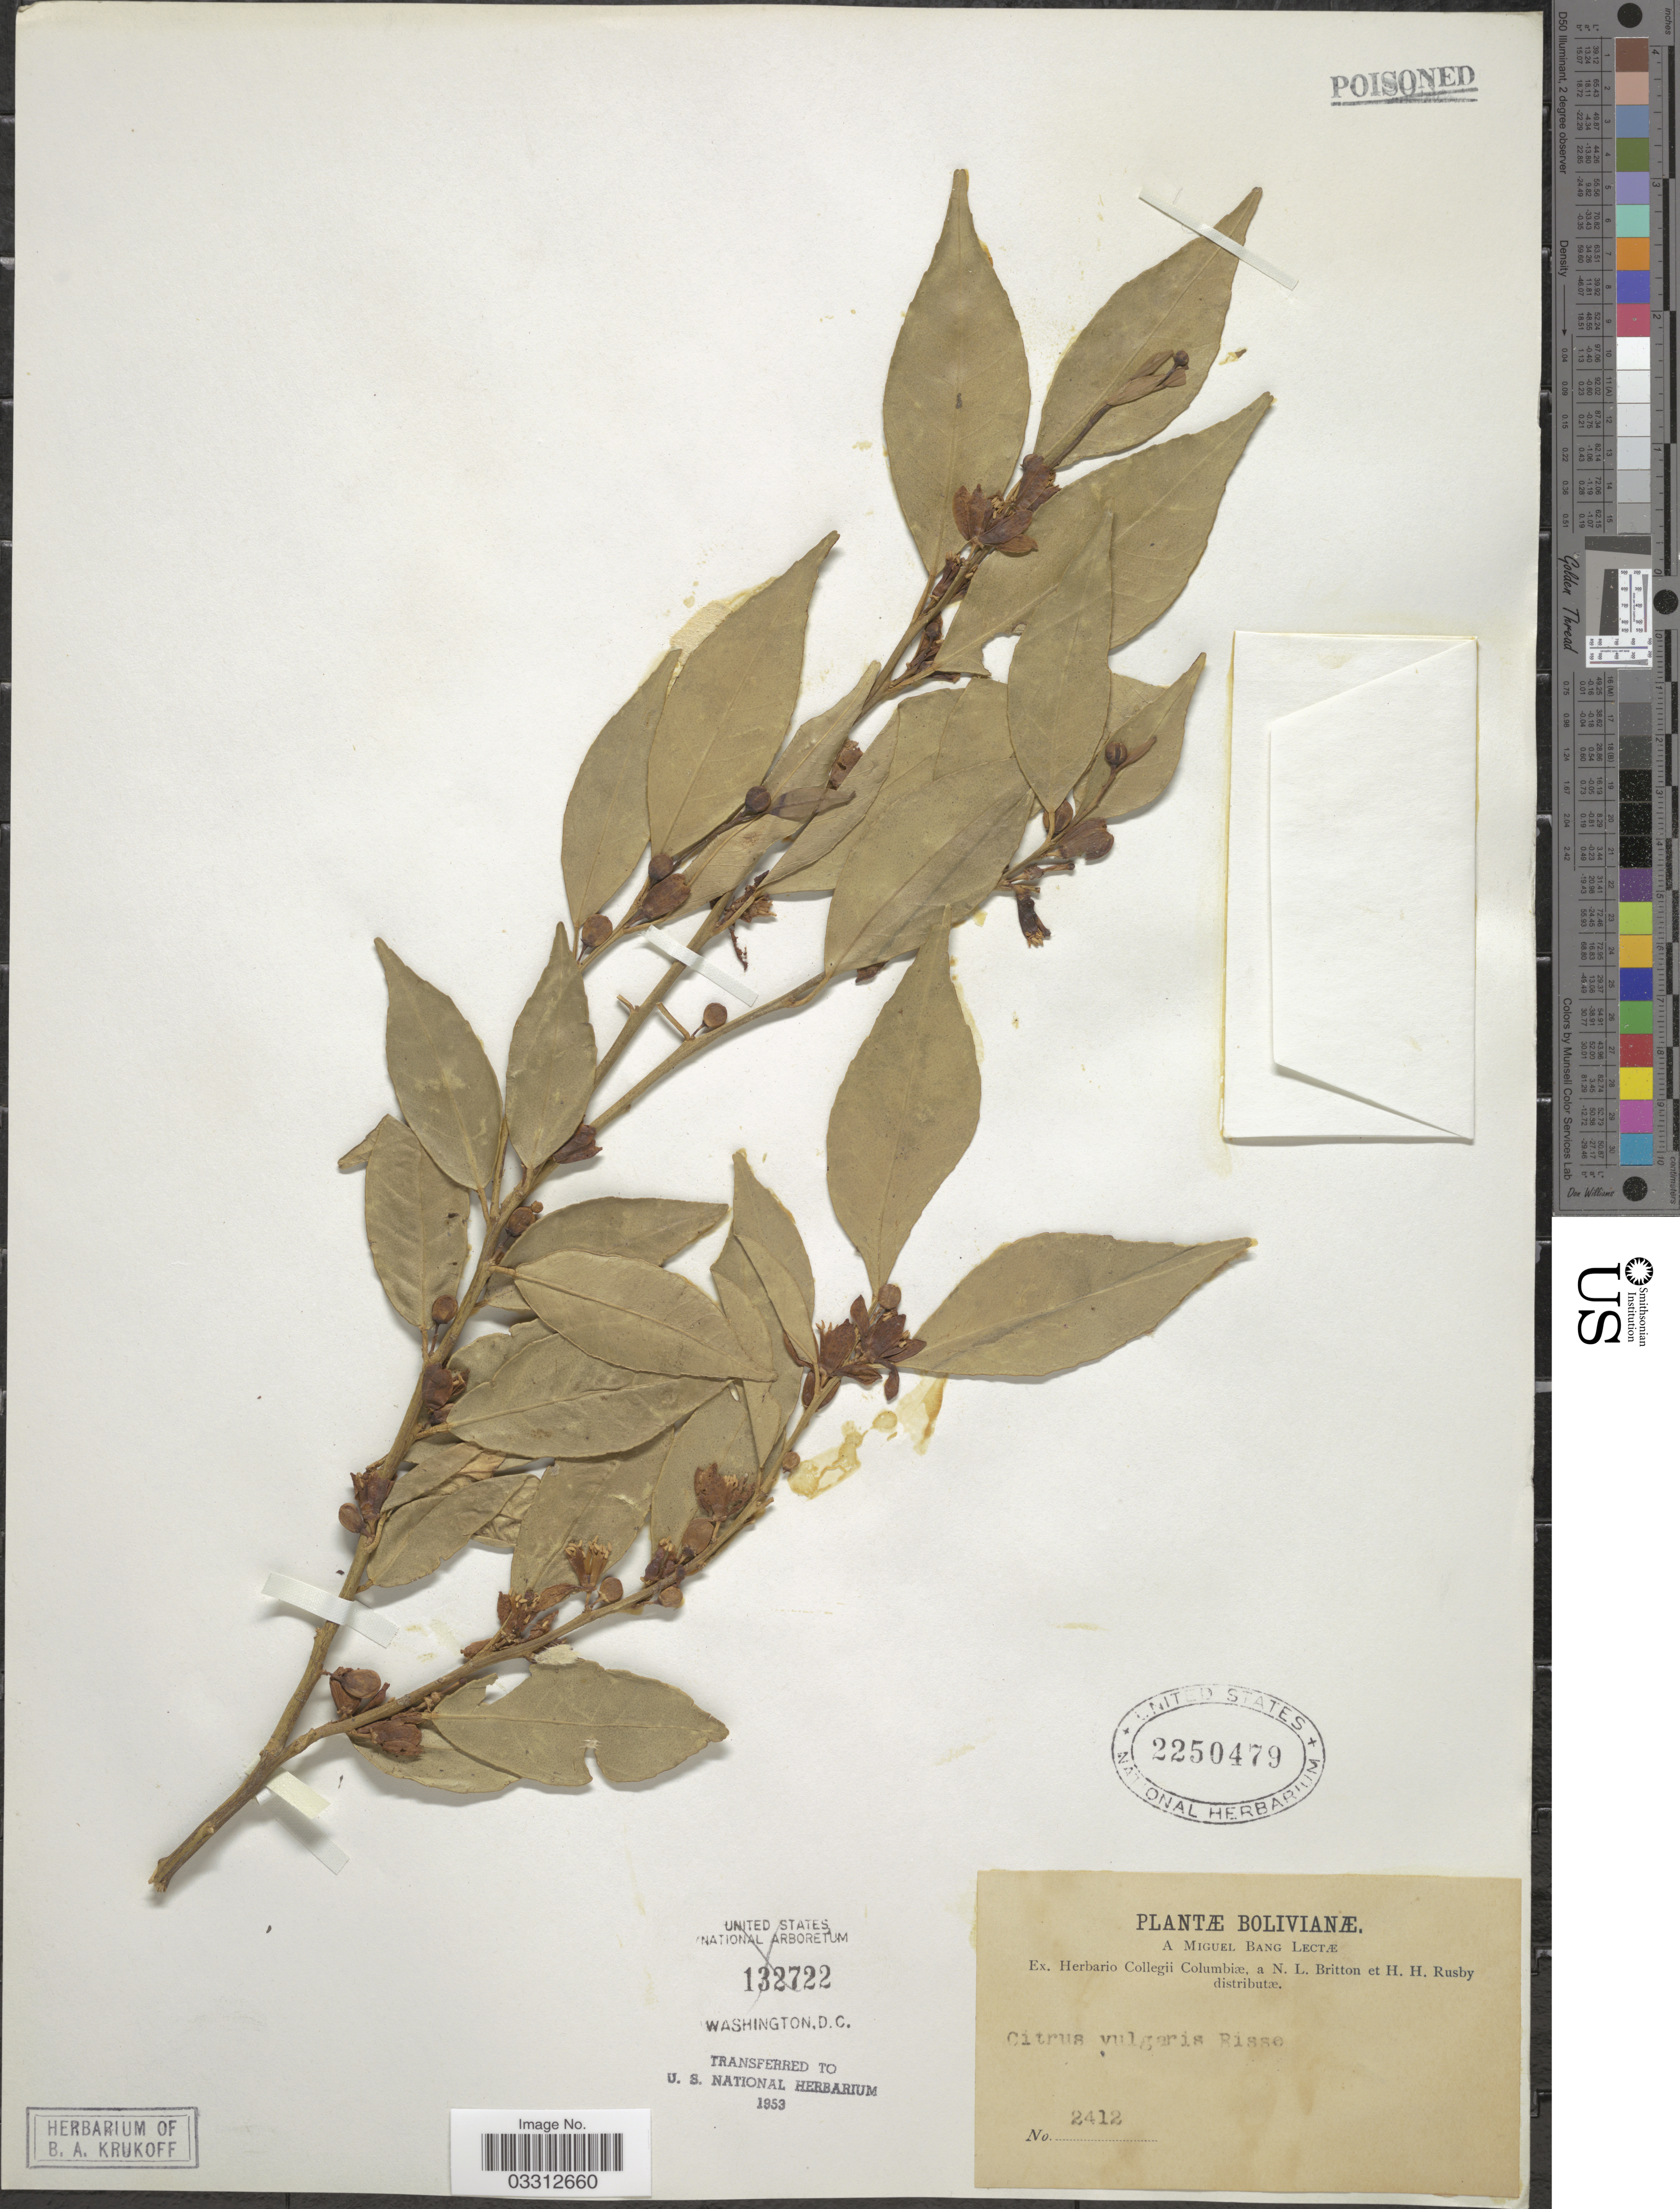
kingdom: Plantae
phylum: Tracheophyta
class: Magnoliopsida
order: Sapindales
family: Rutaceae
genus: Citrus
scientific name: Citrus vulgaris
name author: Risso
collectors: M. Bang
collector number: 2412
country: Bolivia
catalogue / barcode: US 2250479